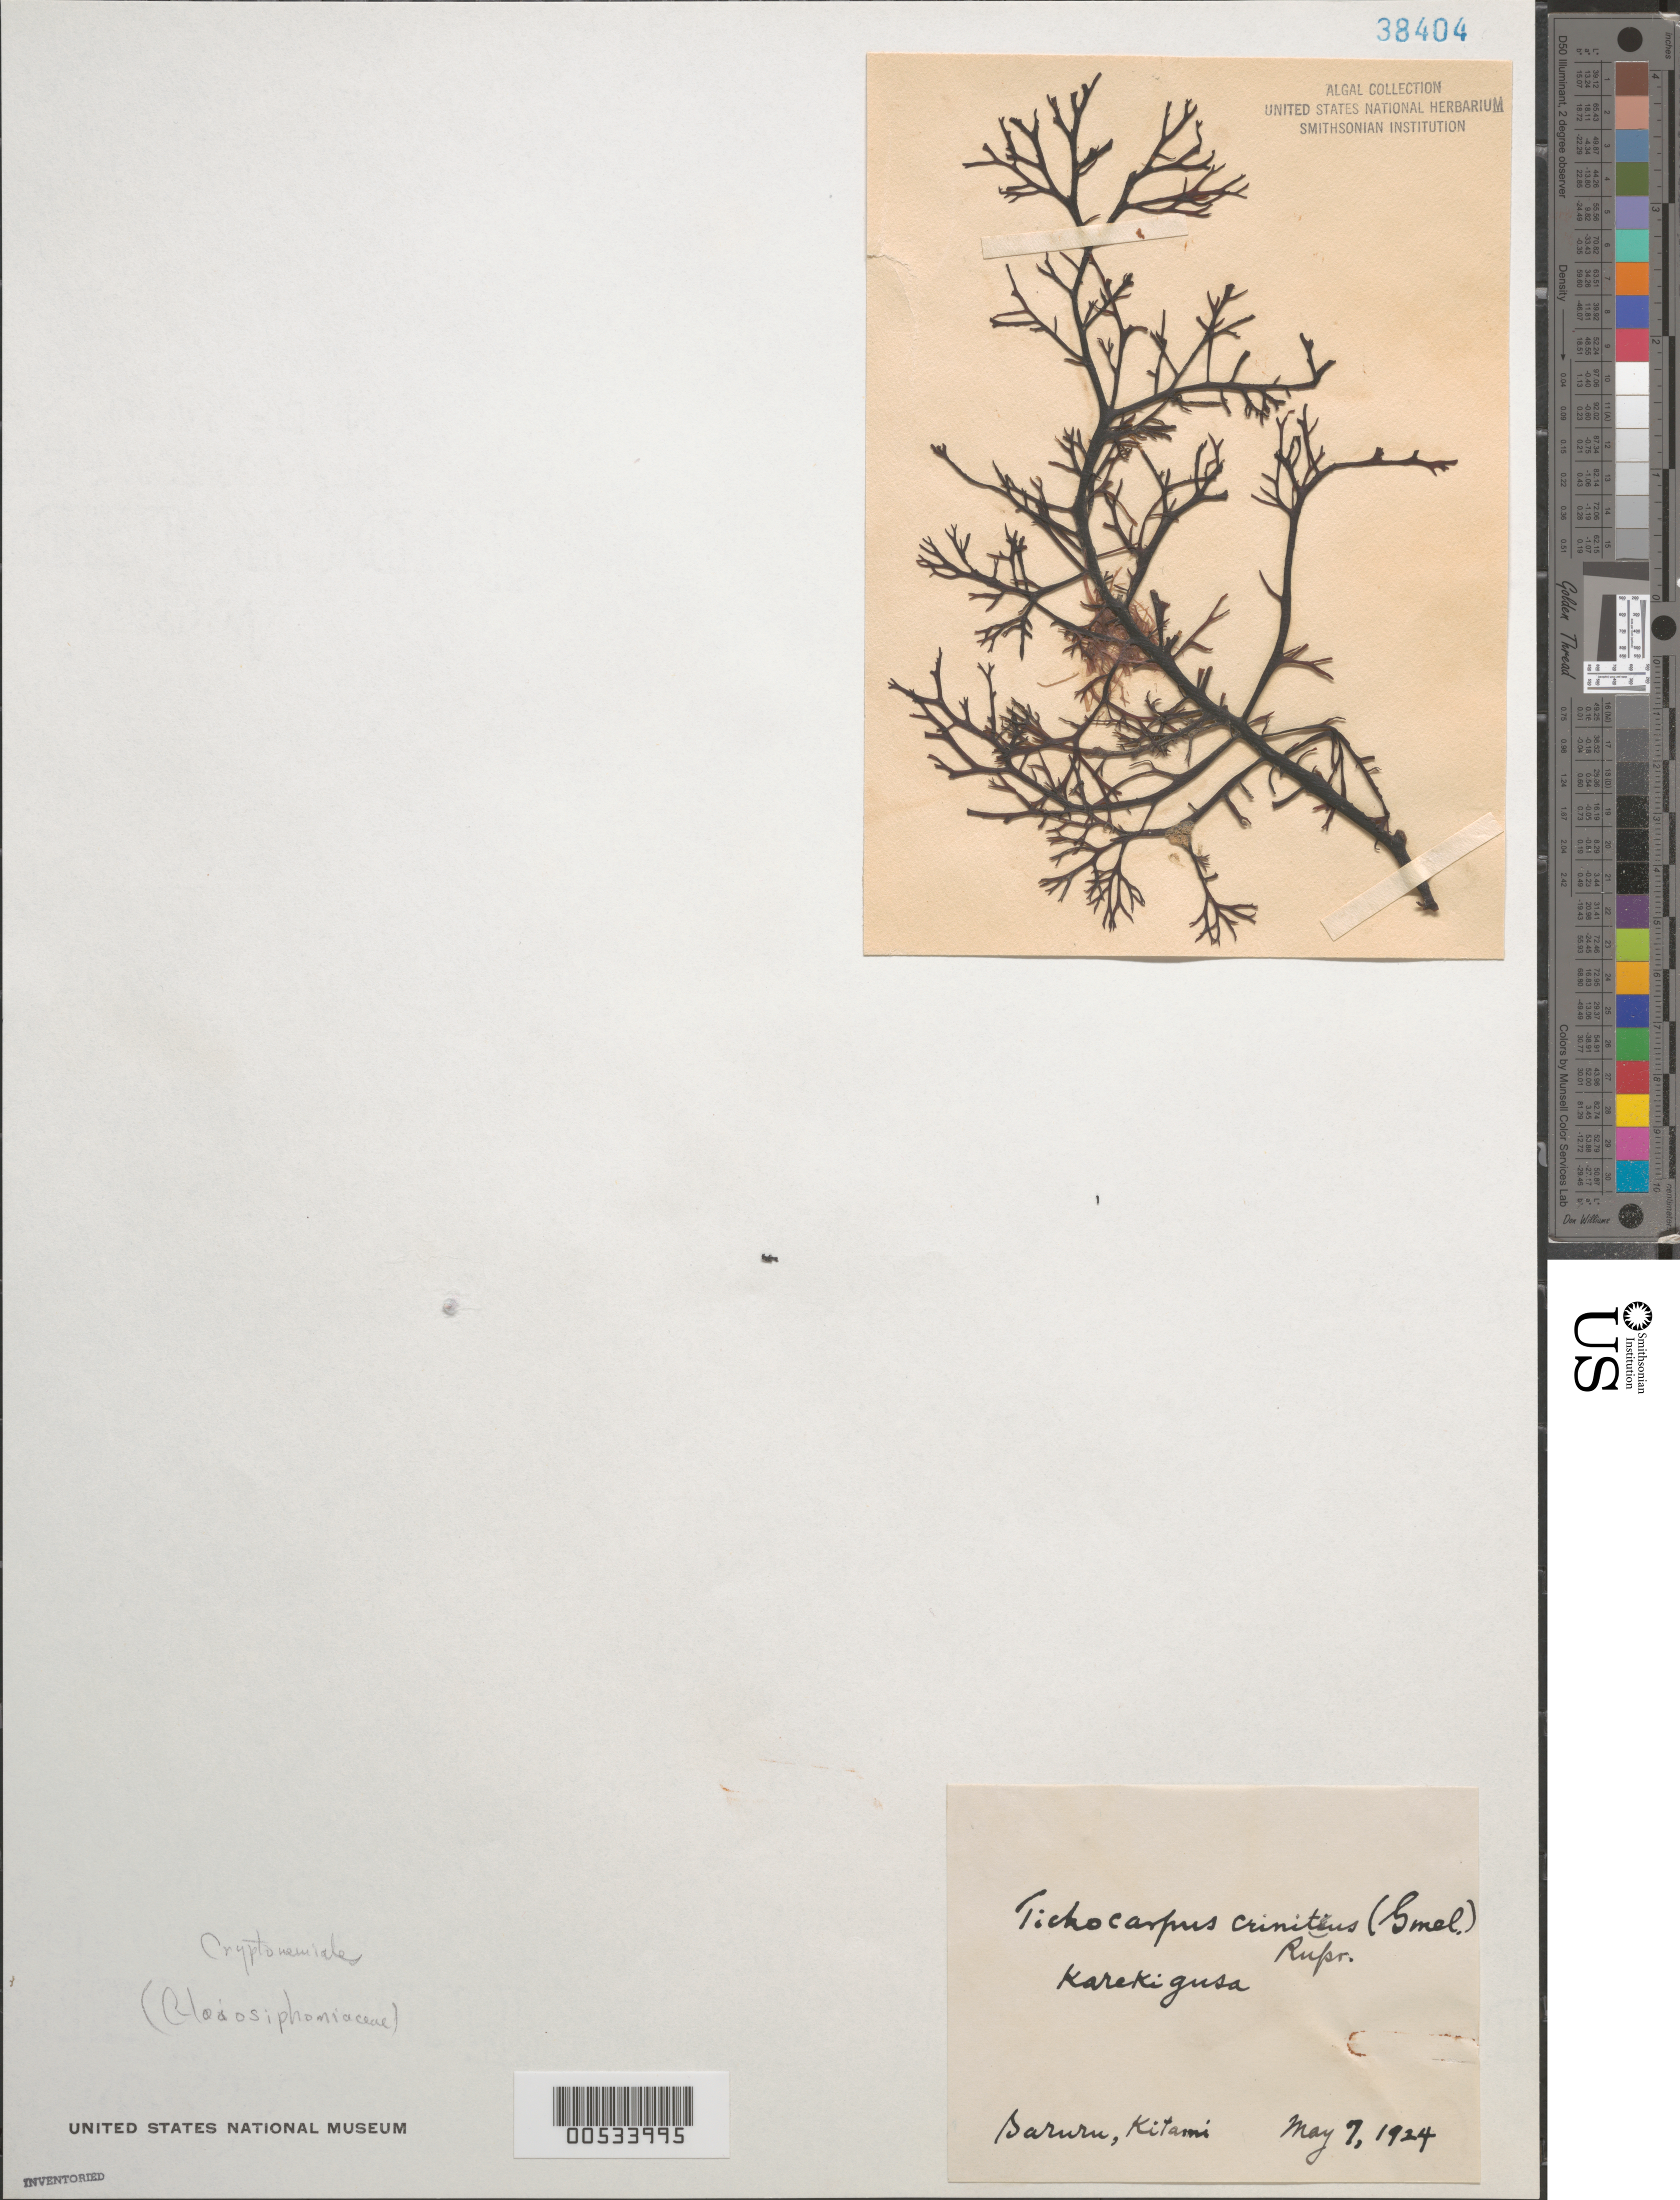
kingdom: Plantae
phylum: Rhodophyta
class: Florideophyceae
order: Gigartinales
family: Tichocarpaceae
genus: Tichocarpus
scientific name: Tichocarpus crinitus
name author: (S.G. Gmel.) Rupr.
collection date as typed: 07 May 1924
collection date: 1924-05-07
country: Japan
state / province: Hokkaido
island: Hokkaido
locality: Saruru, Kitami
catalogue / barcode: US 38404